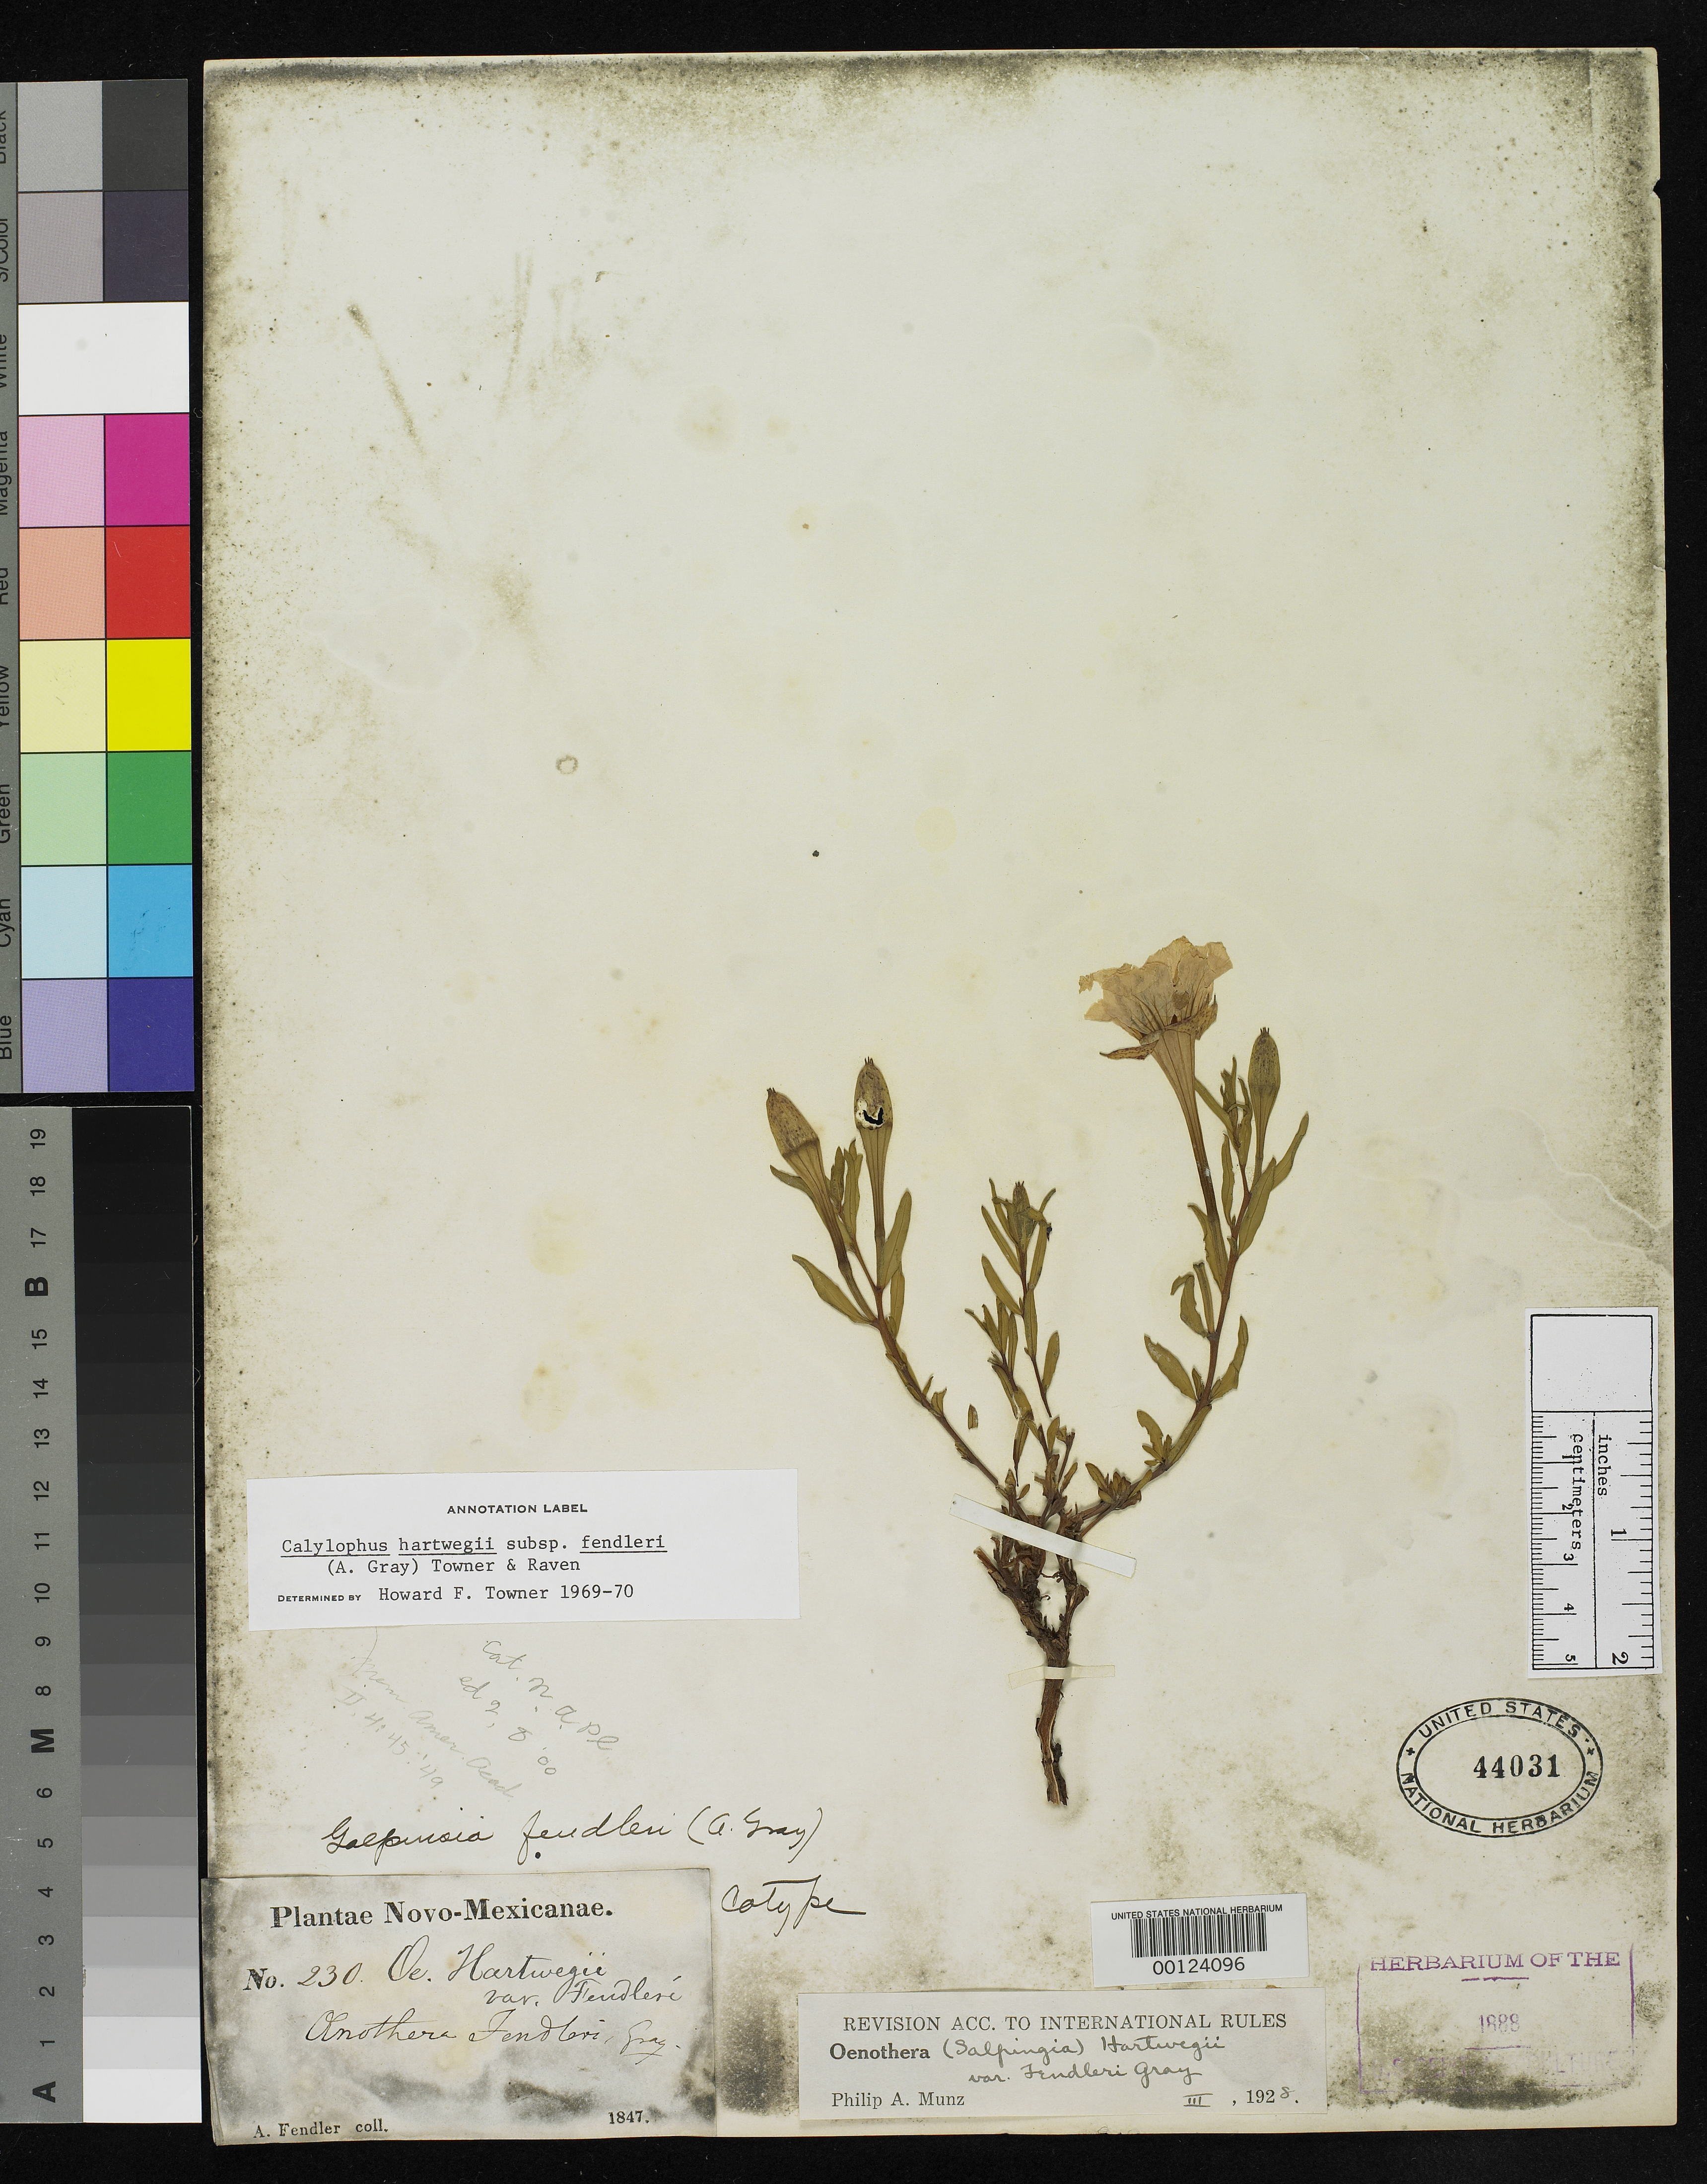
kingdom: Plantae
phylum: Tracheophyta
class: Magnoliopsida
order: Myrtales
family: Onagraceae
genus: Oenothera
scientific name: Oenothera fendleri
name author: A. Gray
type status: Type Collection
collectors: A. Fendler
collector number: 230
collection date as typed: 1847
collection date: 1847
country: United States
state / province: New Mexico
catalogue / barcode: US 44031